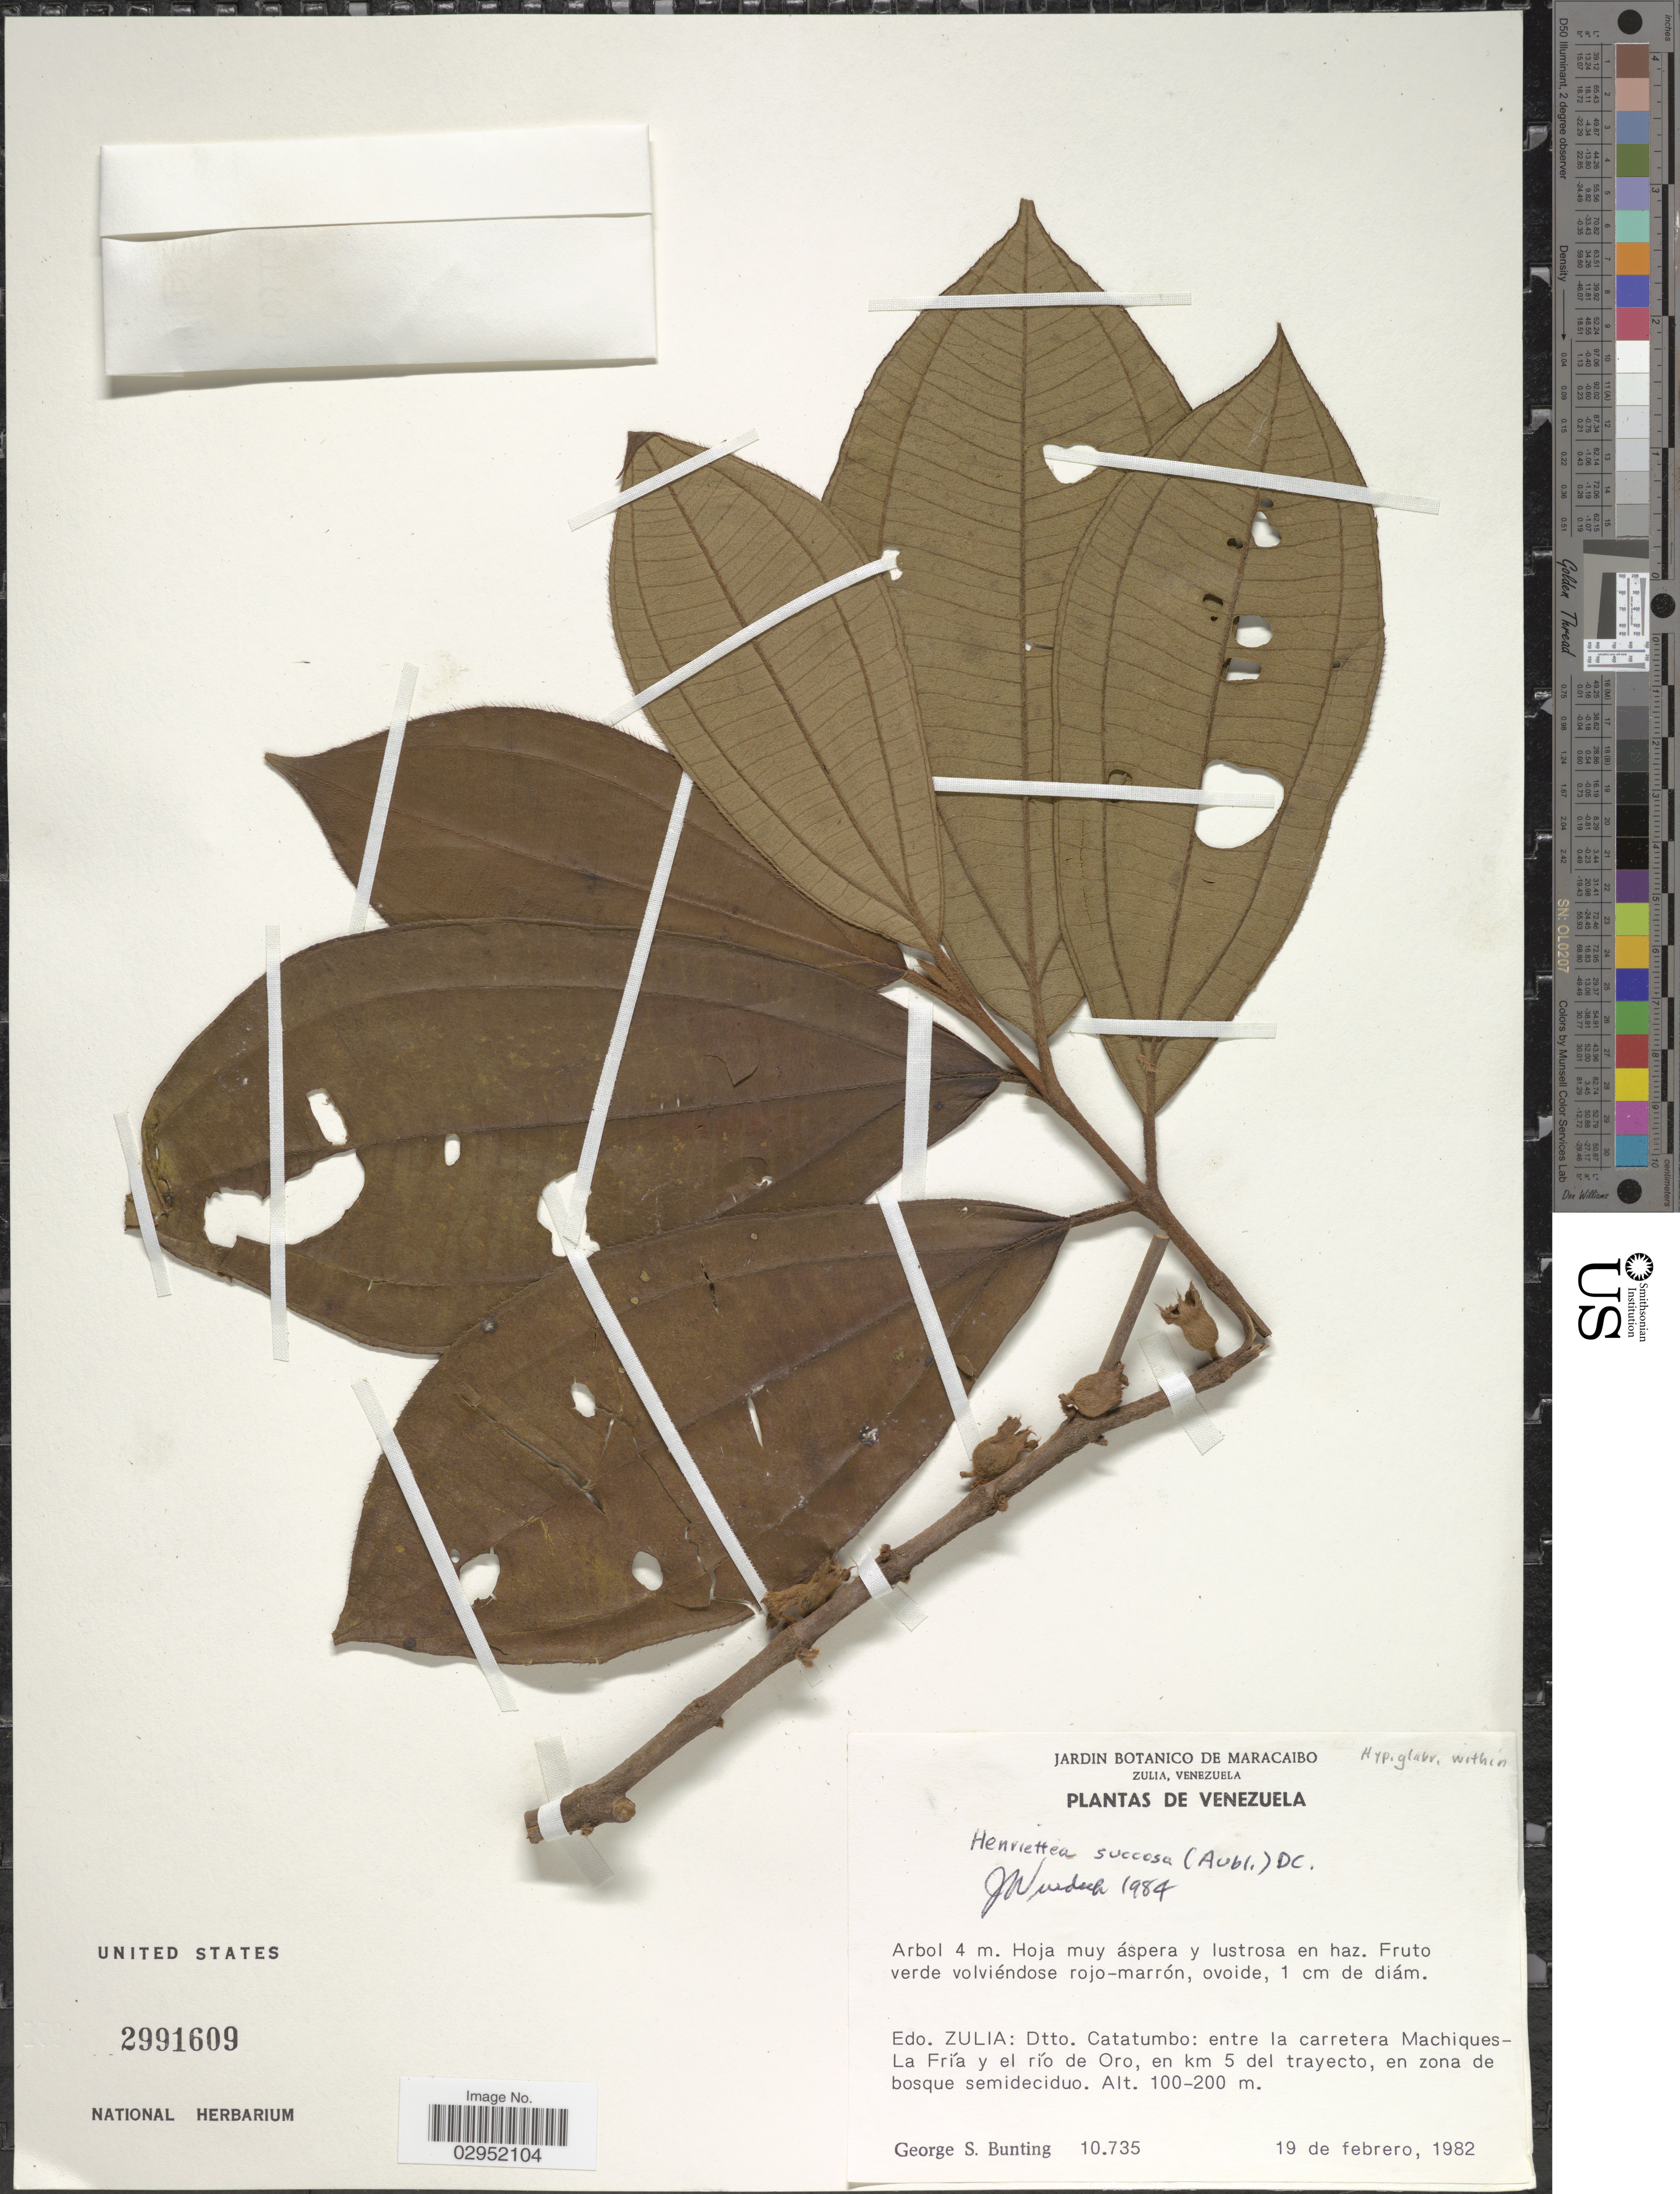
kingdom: Plantae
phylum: Tracheophyta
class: Magnoliopsida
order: Myrtales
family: Melastomataceae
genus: Henriettea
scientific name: Henriettea succosa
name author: (Aubl.) DC.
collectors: G. S. Bunting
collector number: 10735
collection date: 1982-02-19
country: Venezuela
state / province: Zulia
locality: Dtto. Catatumbo: entre la carretera Machiques-La Fría y el río de Oro, en km 5 del trayecto.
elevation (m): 100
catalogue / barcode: US 2991609